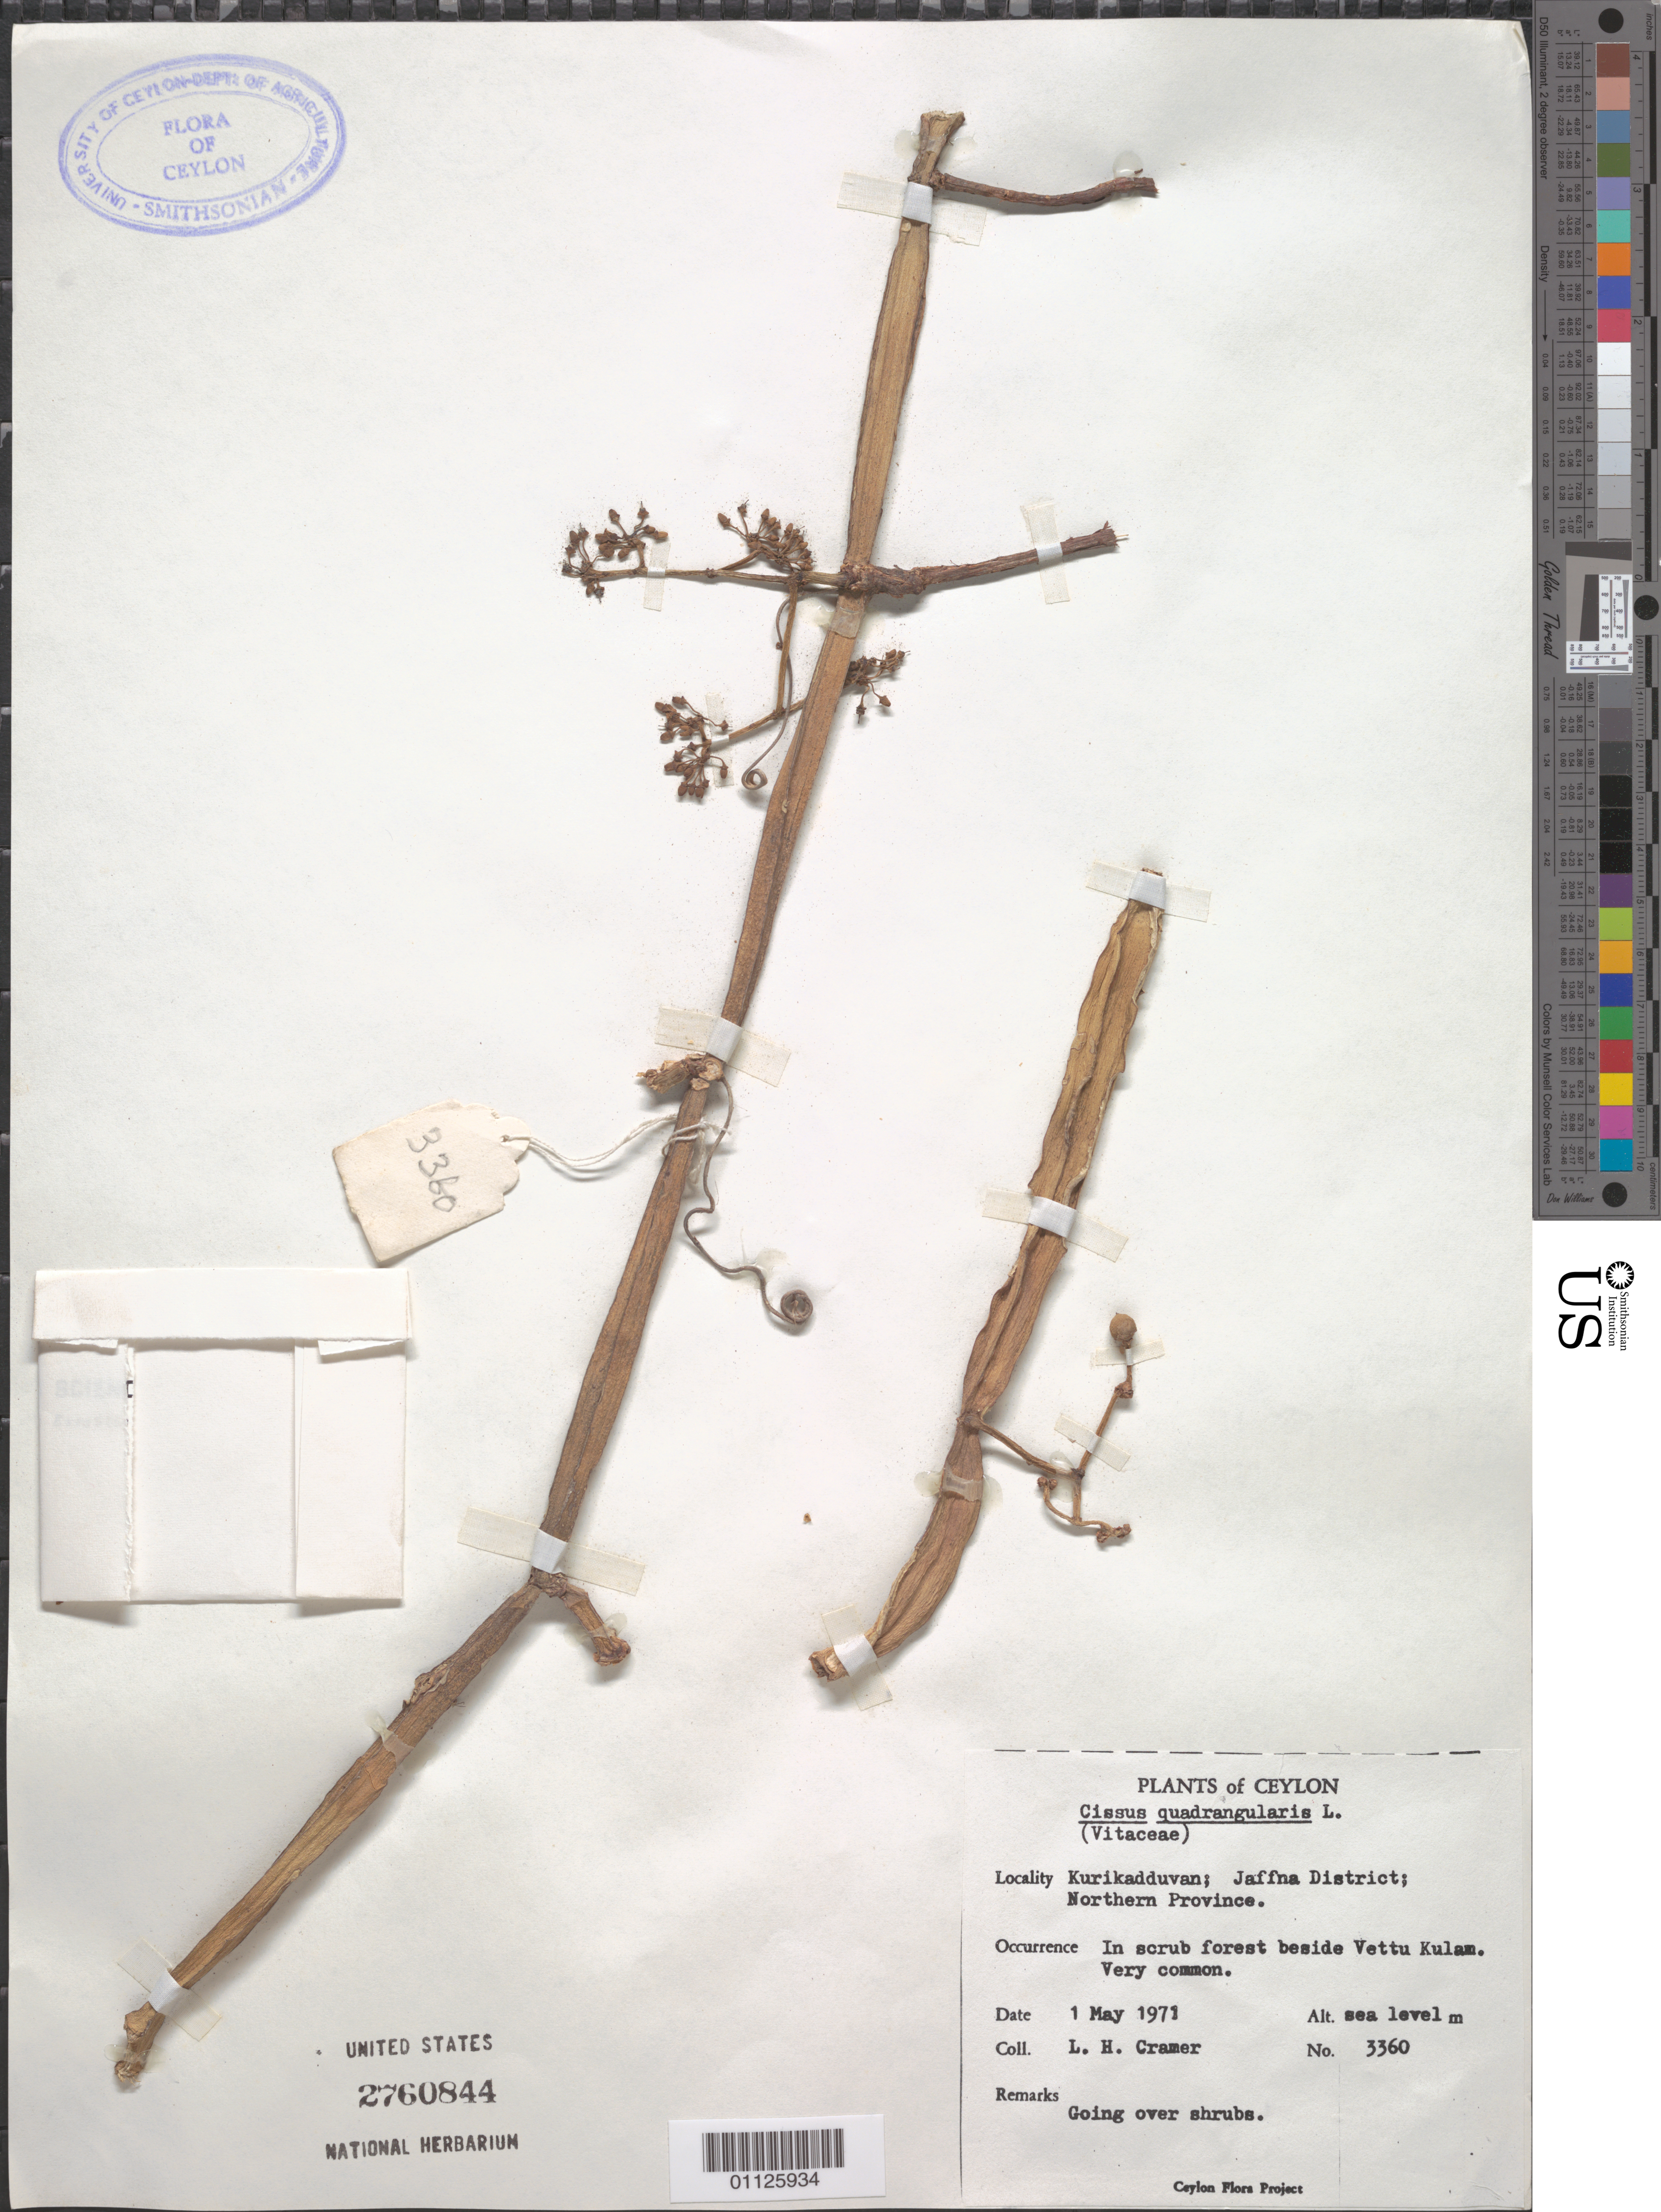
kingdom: Plantae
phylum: Tracheophyta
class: Magnoliopsida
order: Vitales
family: Vitaceae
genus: Cissus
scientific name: Cissus quadrangularis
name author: L.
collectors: L. H. Cramer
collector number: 3360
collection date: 1971-05-01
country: Sri Lanka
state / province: Northern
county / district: Jaffna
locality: Kurikadduvan.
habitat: In scrub forest. Very common. Going over shrubs.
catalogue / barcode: US 2760844